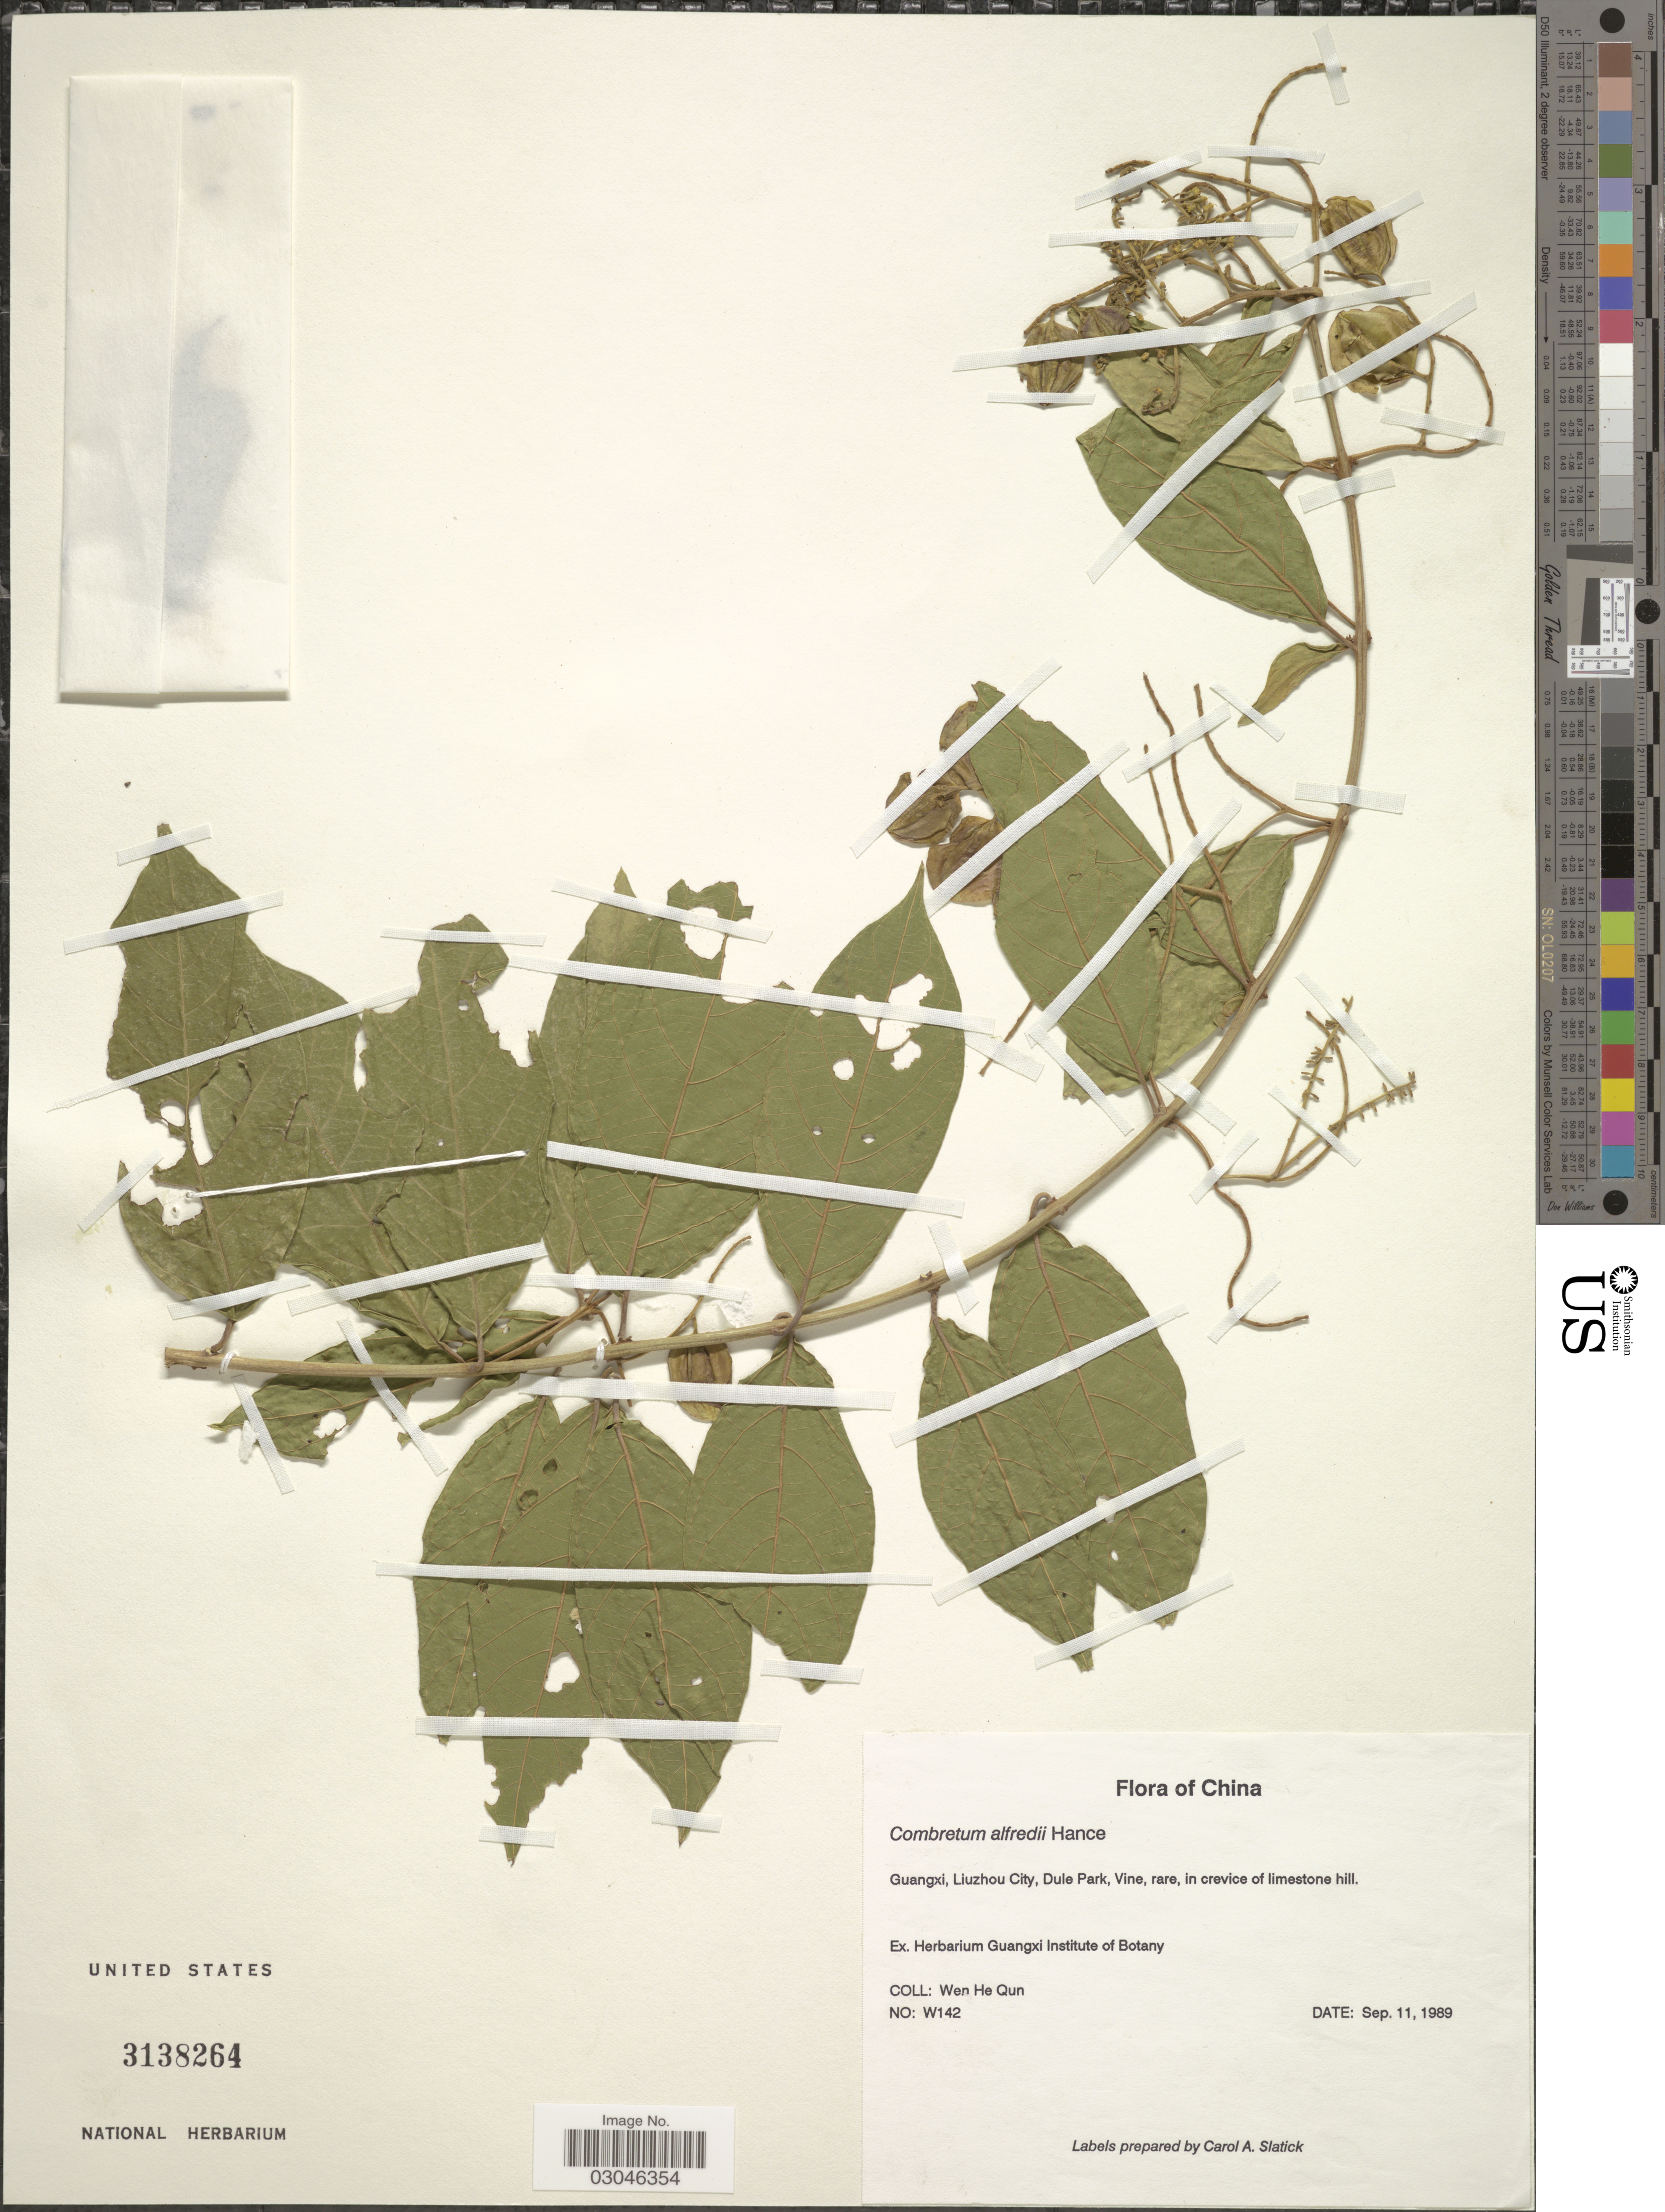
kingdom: Plantae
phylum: Tracheophyta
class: Magnoliopsida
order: Myrtales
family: Combretaceae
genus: Combretum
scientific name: Combretum alfredii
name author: Hance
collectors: H. Wen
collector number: W142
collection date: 1989-09-11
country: China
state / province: Guangxi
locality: Liuzhou City, Dule Park.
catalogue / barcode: US 3138264